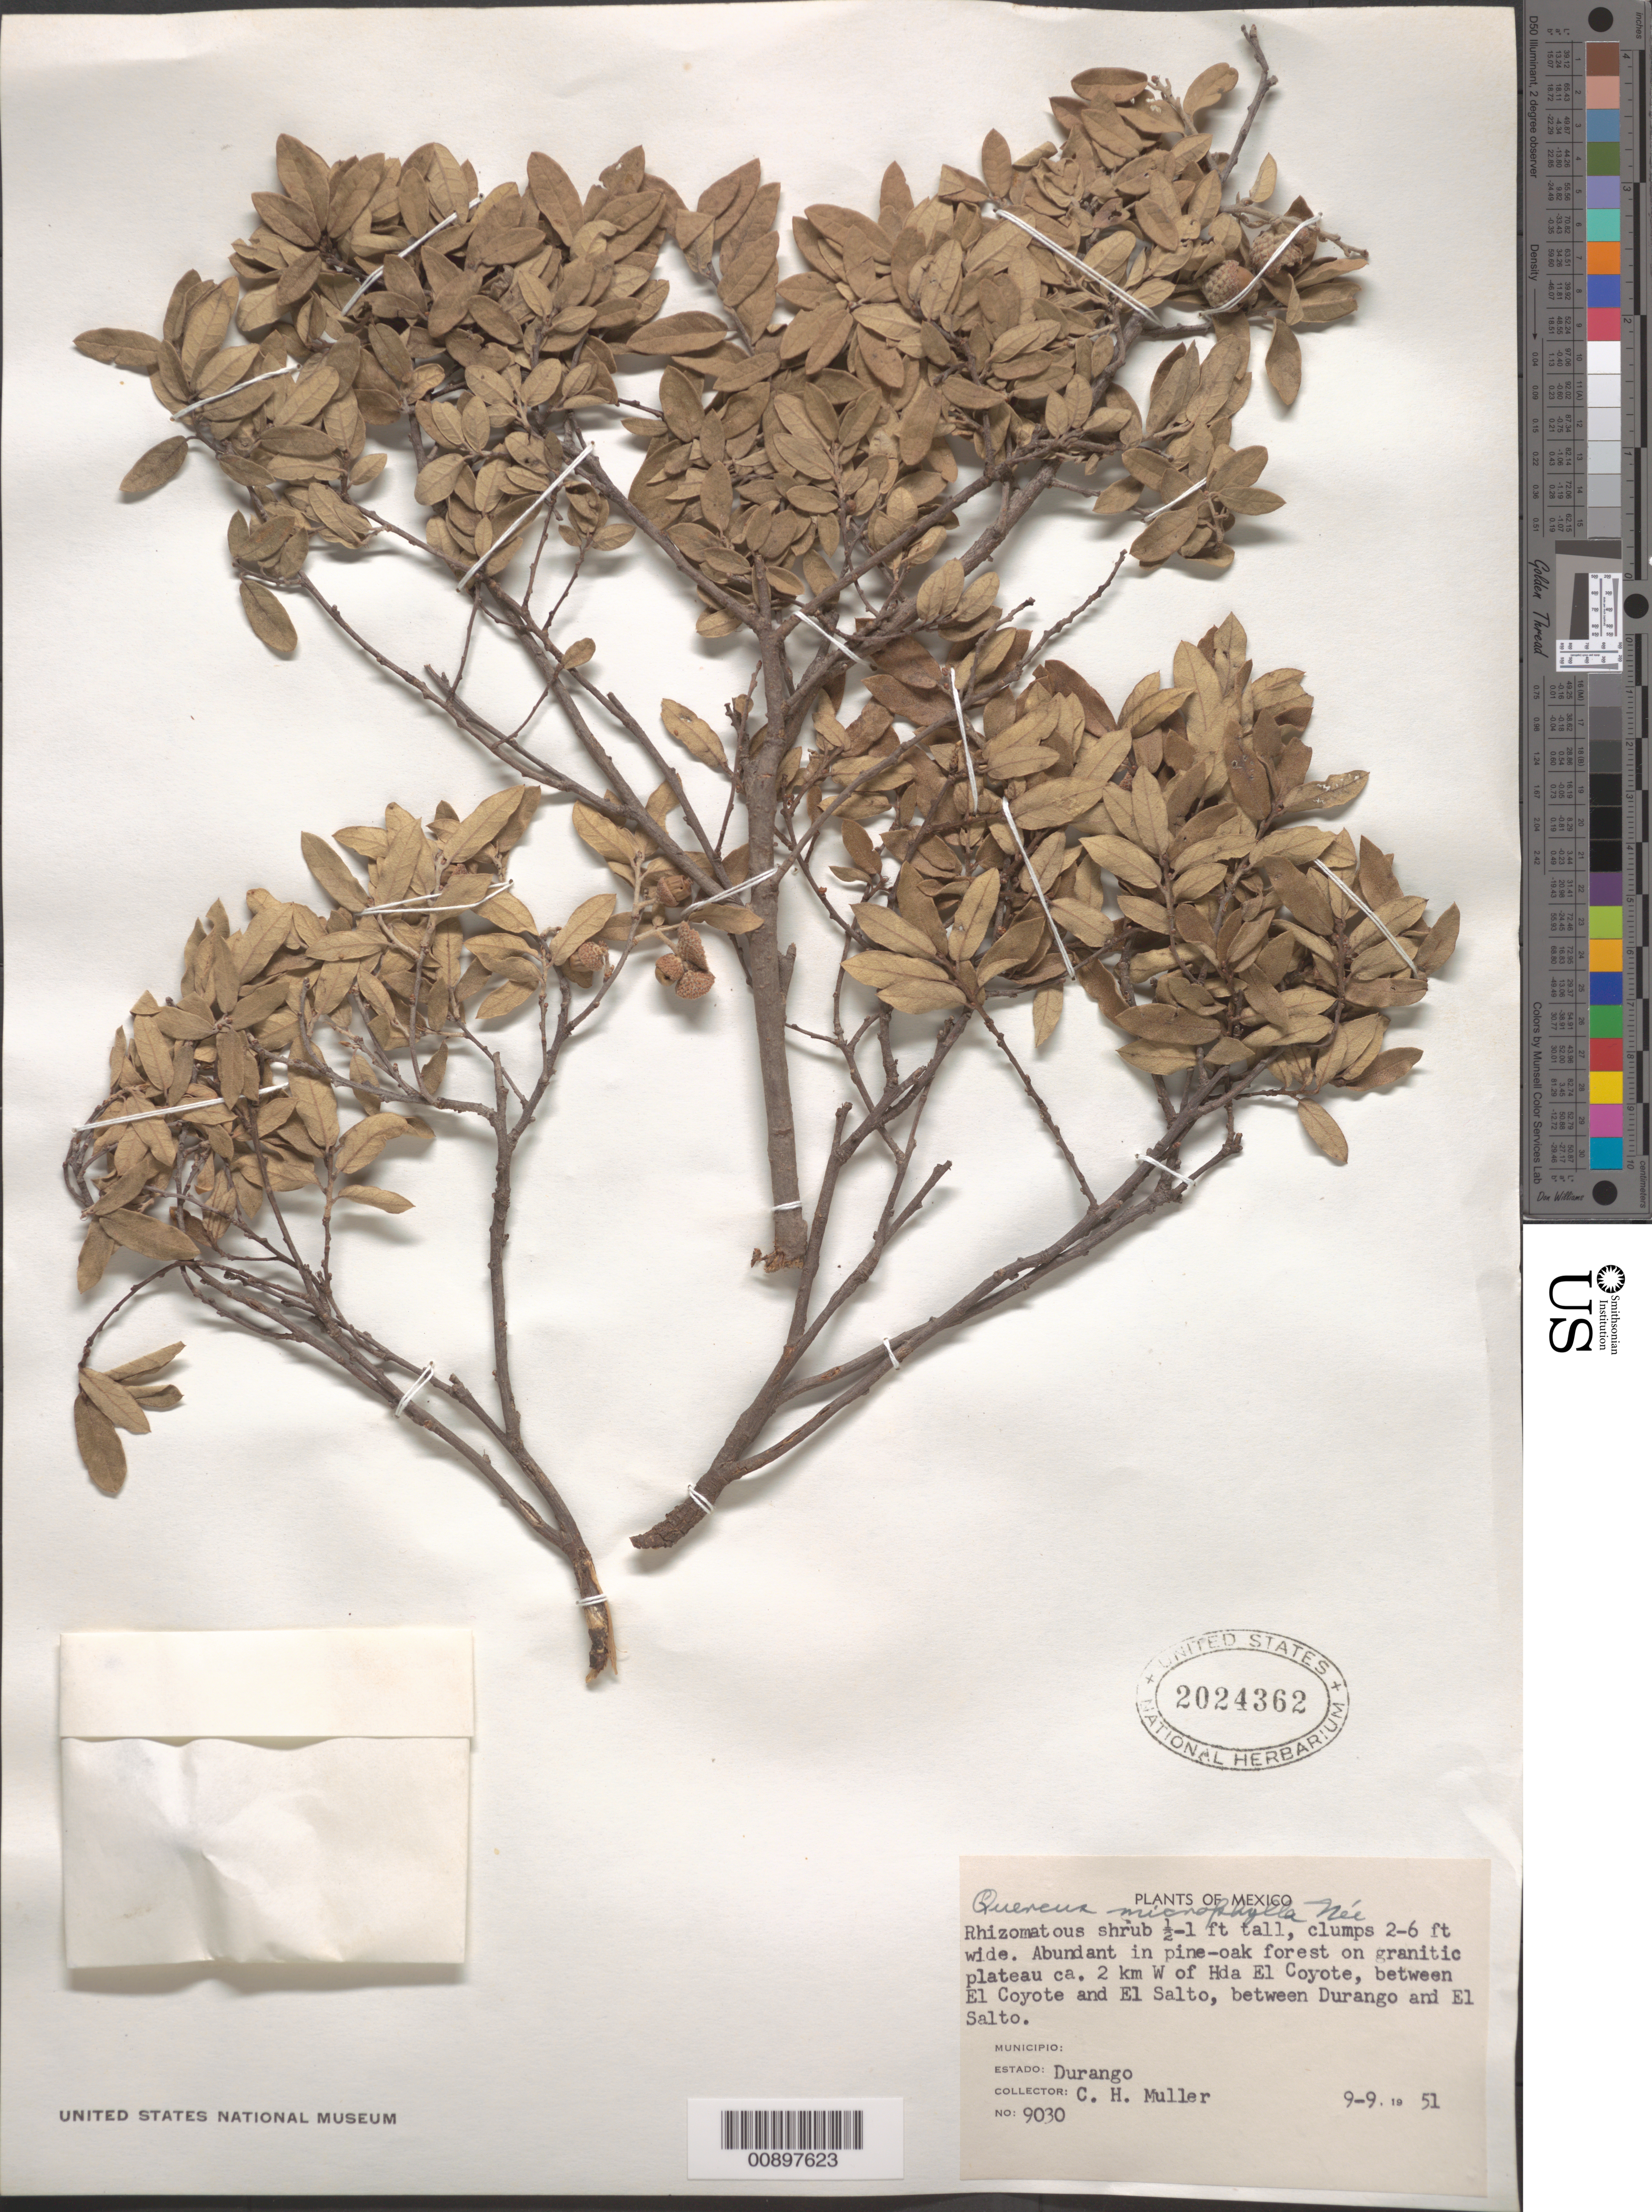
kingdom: Plantae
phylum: Tracheophyta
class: Magnoliopsida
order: Fagales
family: Fagaceae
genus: Quercus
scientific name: Quercus microphylla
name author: Née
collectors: C. H. Muller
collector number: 9030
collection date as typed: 09 Sep 1951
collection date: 1951-09-09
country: Mexico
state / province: Durango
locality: Ca. 2 km W of Hda. El Coyote, between El Coyote and El Salto, between Durango and El Salto.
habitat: Abundant in pine-oak forest on granitic plateau.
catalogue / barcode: US 2024362